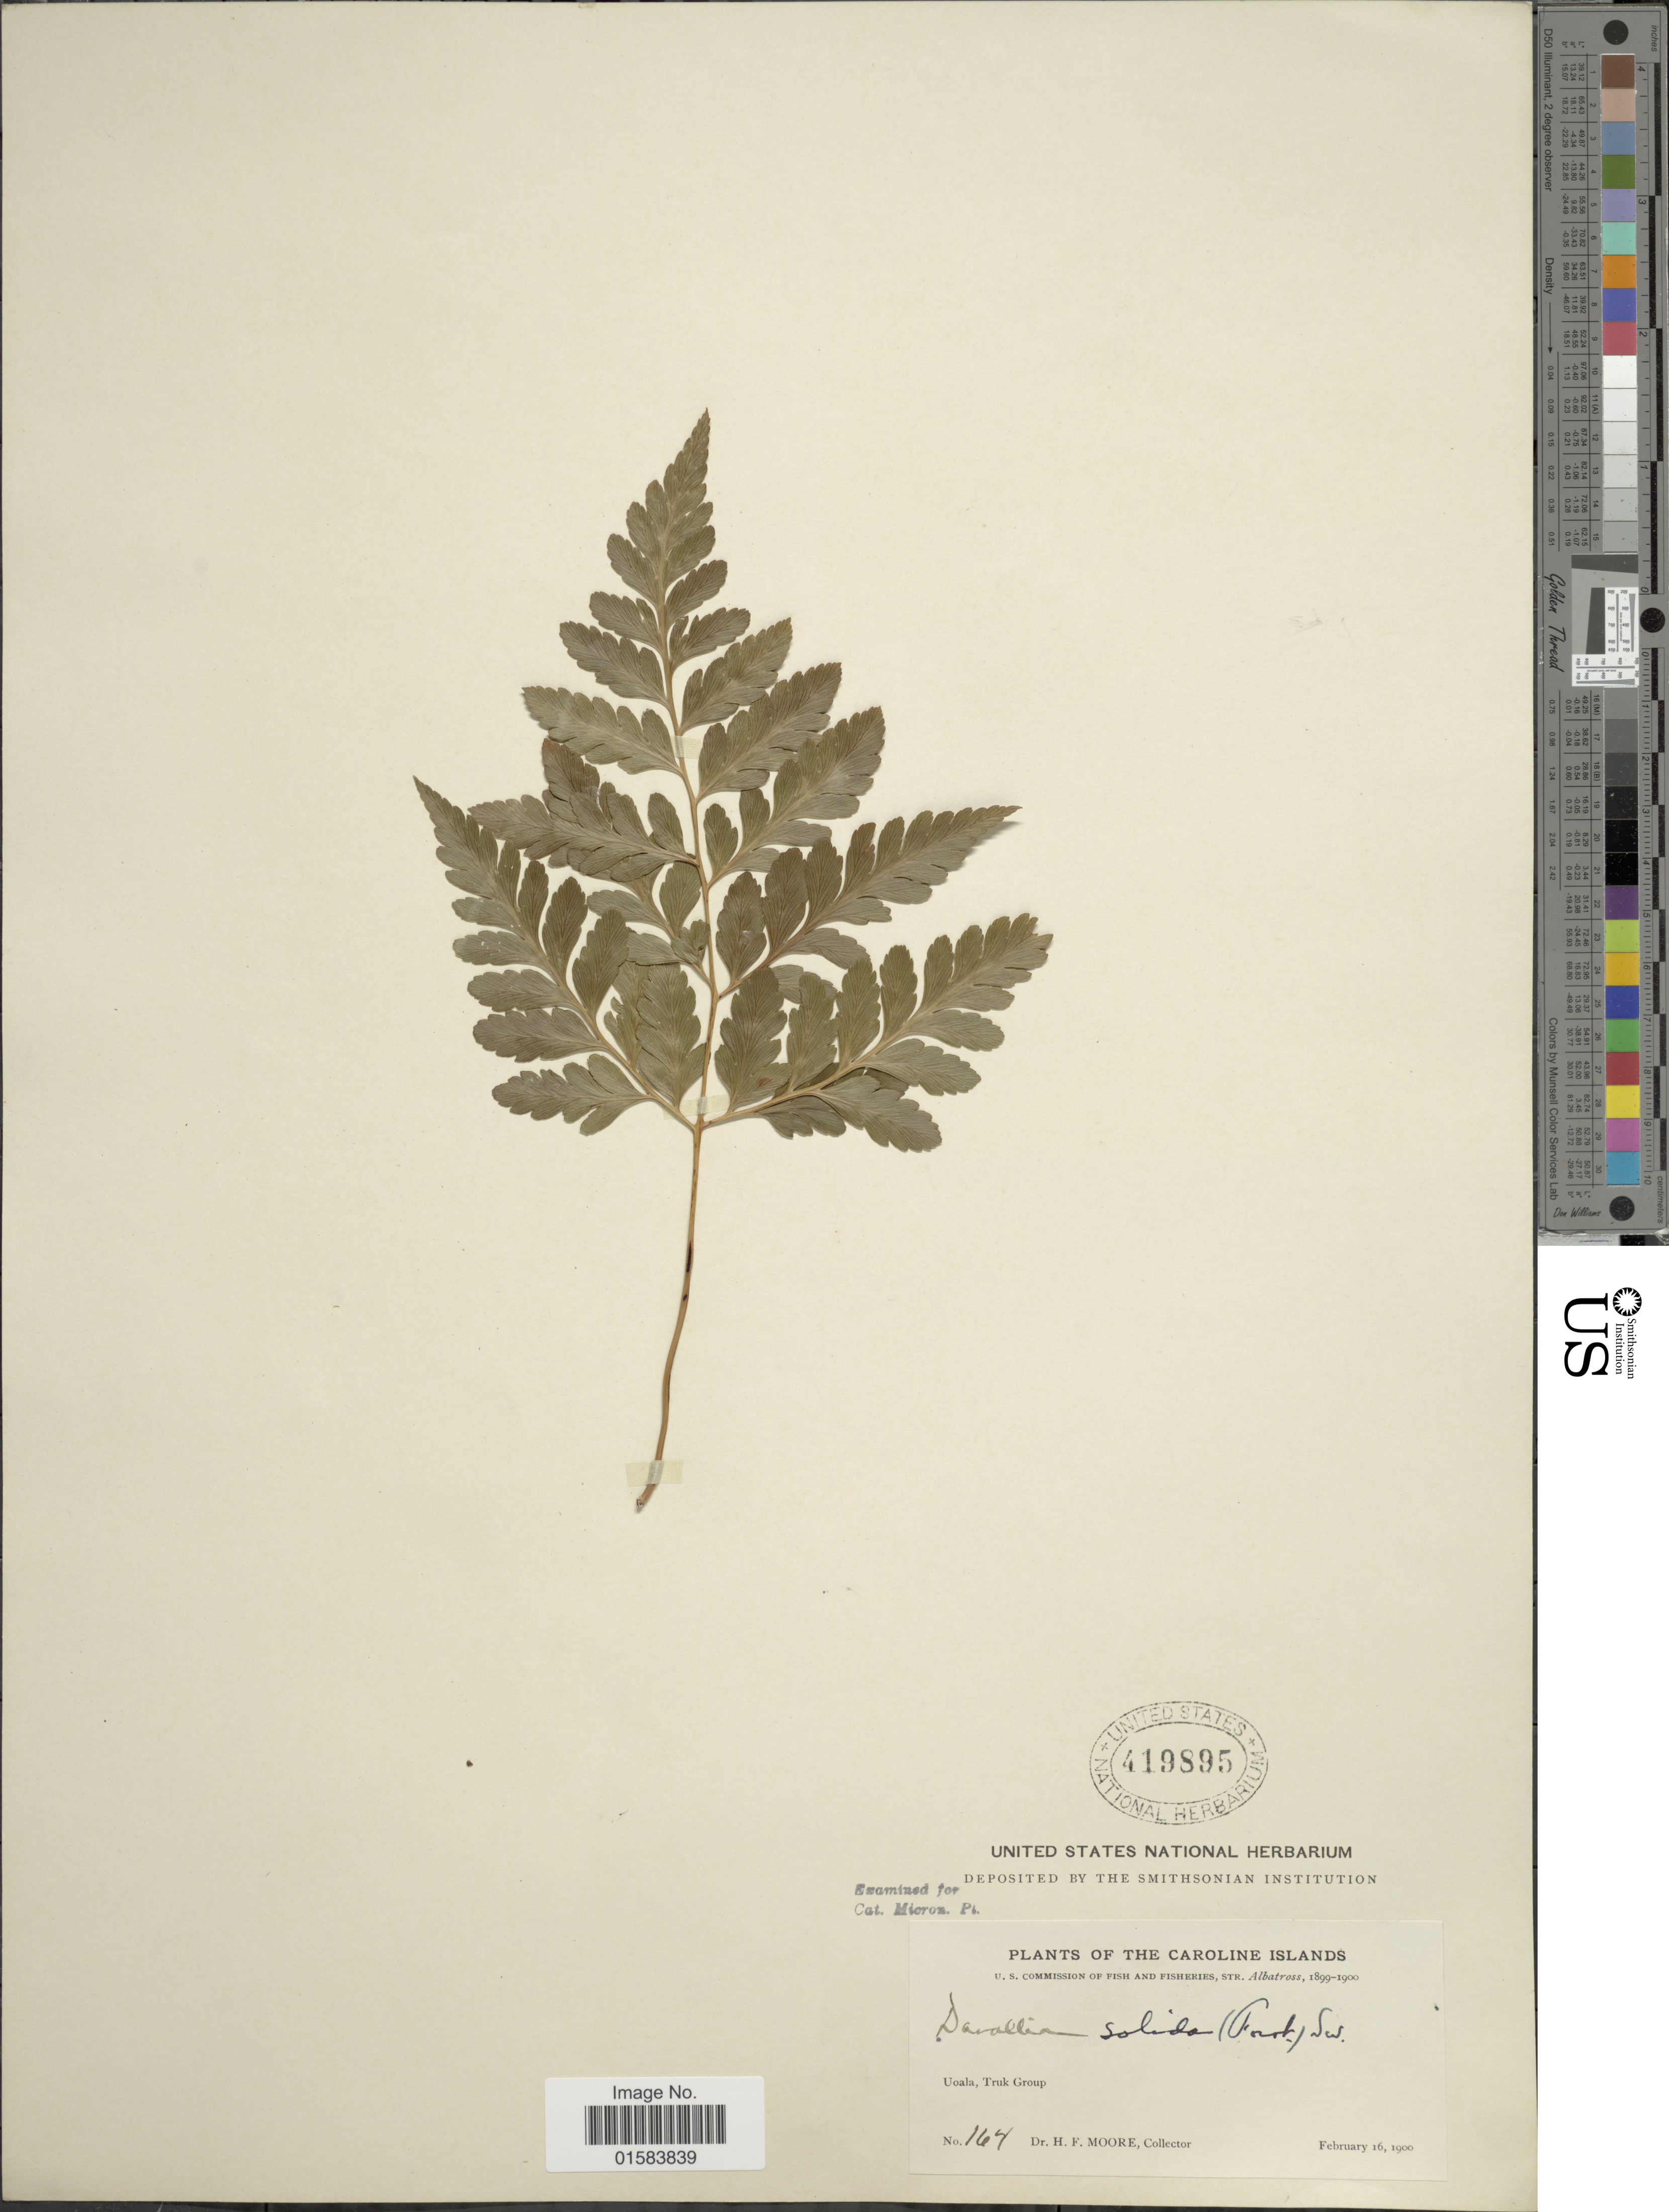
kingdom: Plantae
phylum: Tracheophyta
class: Polypodiopsida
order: Polypodiales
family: Davalliaceae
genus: Davallia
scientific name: Davallia solida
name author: (G. Forst.) Sw.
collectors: H. F. Moore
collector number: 164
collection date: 1900-02-16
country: Micronesia, Federated States of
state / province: Truk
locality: The Caroline Islands, Uoala, Truk Group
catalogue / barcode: US 419895